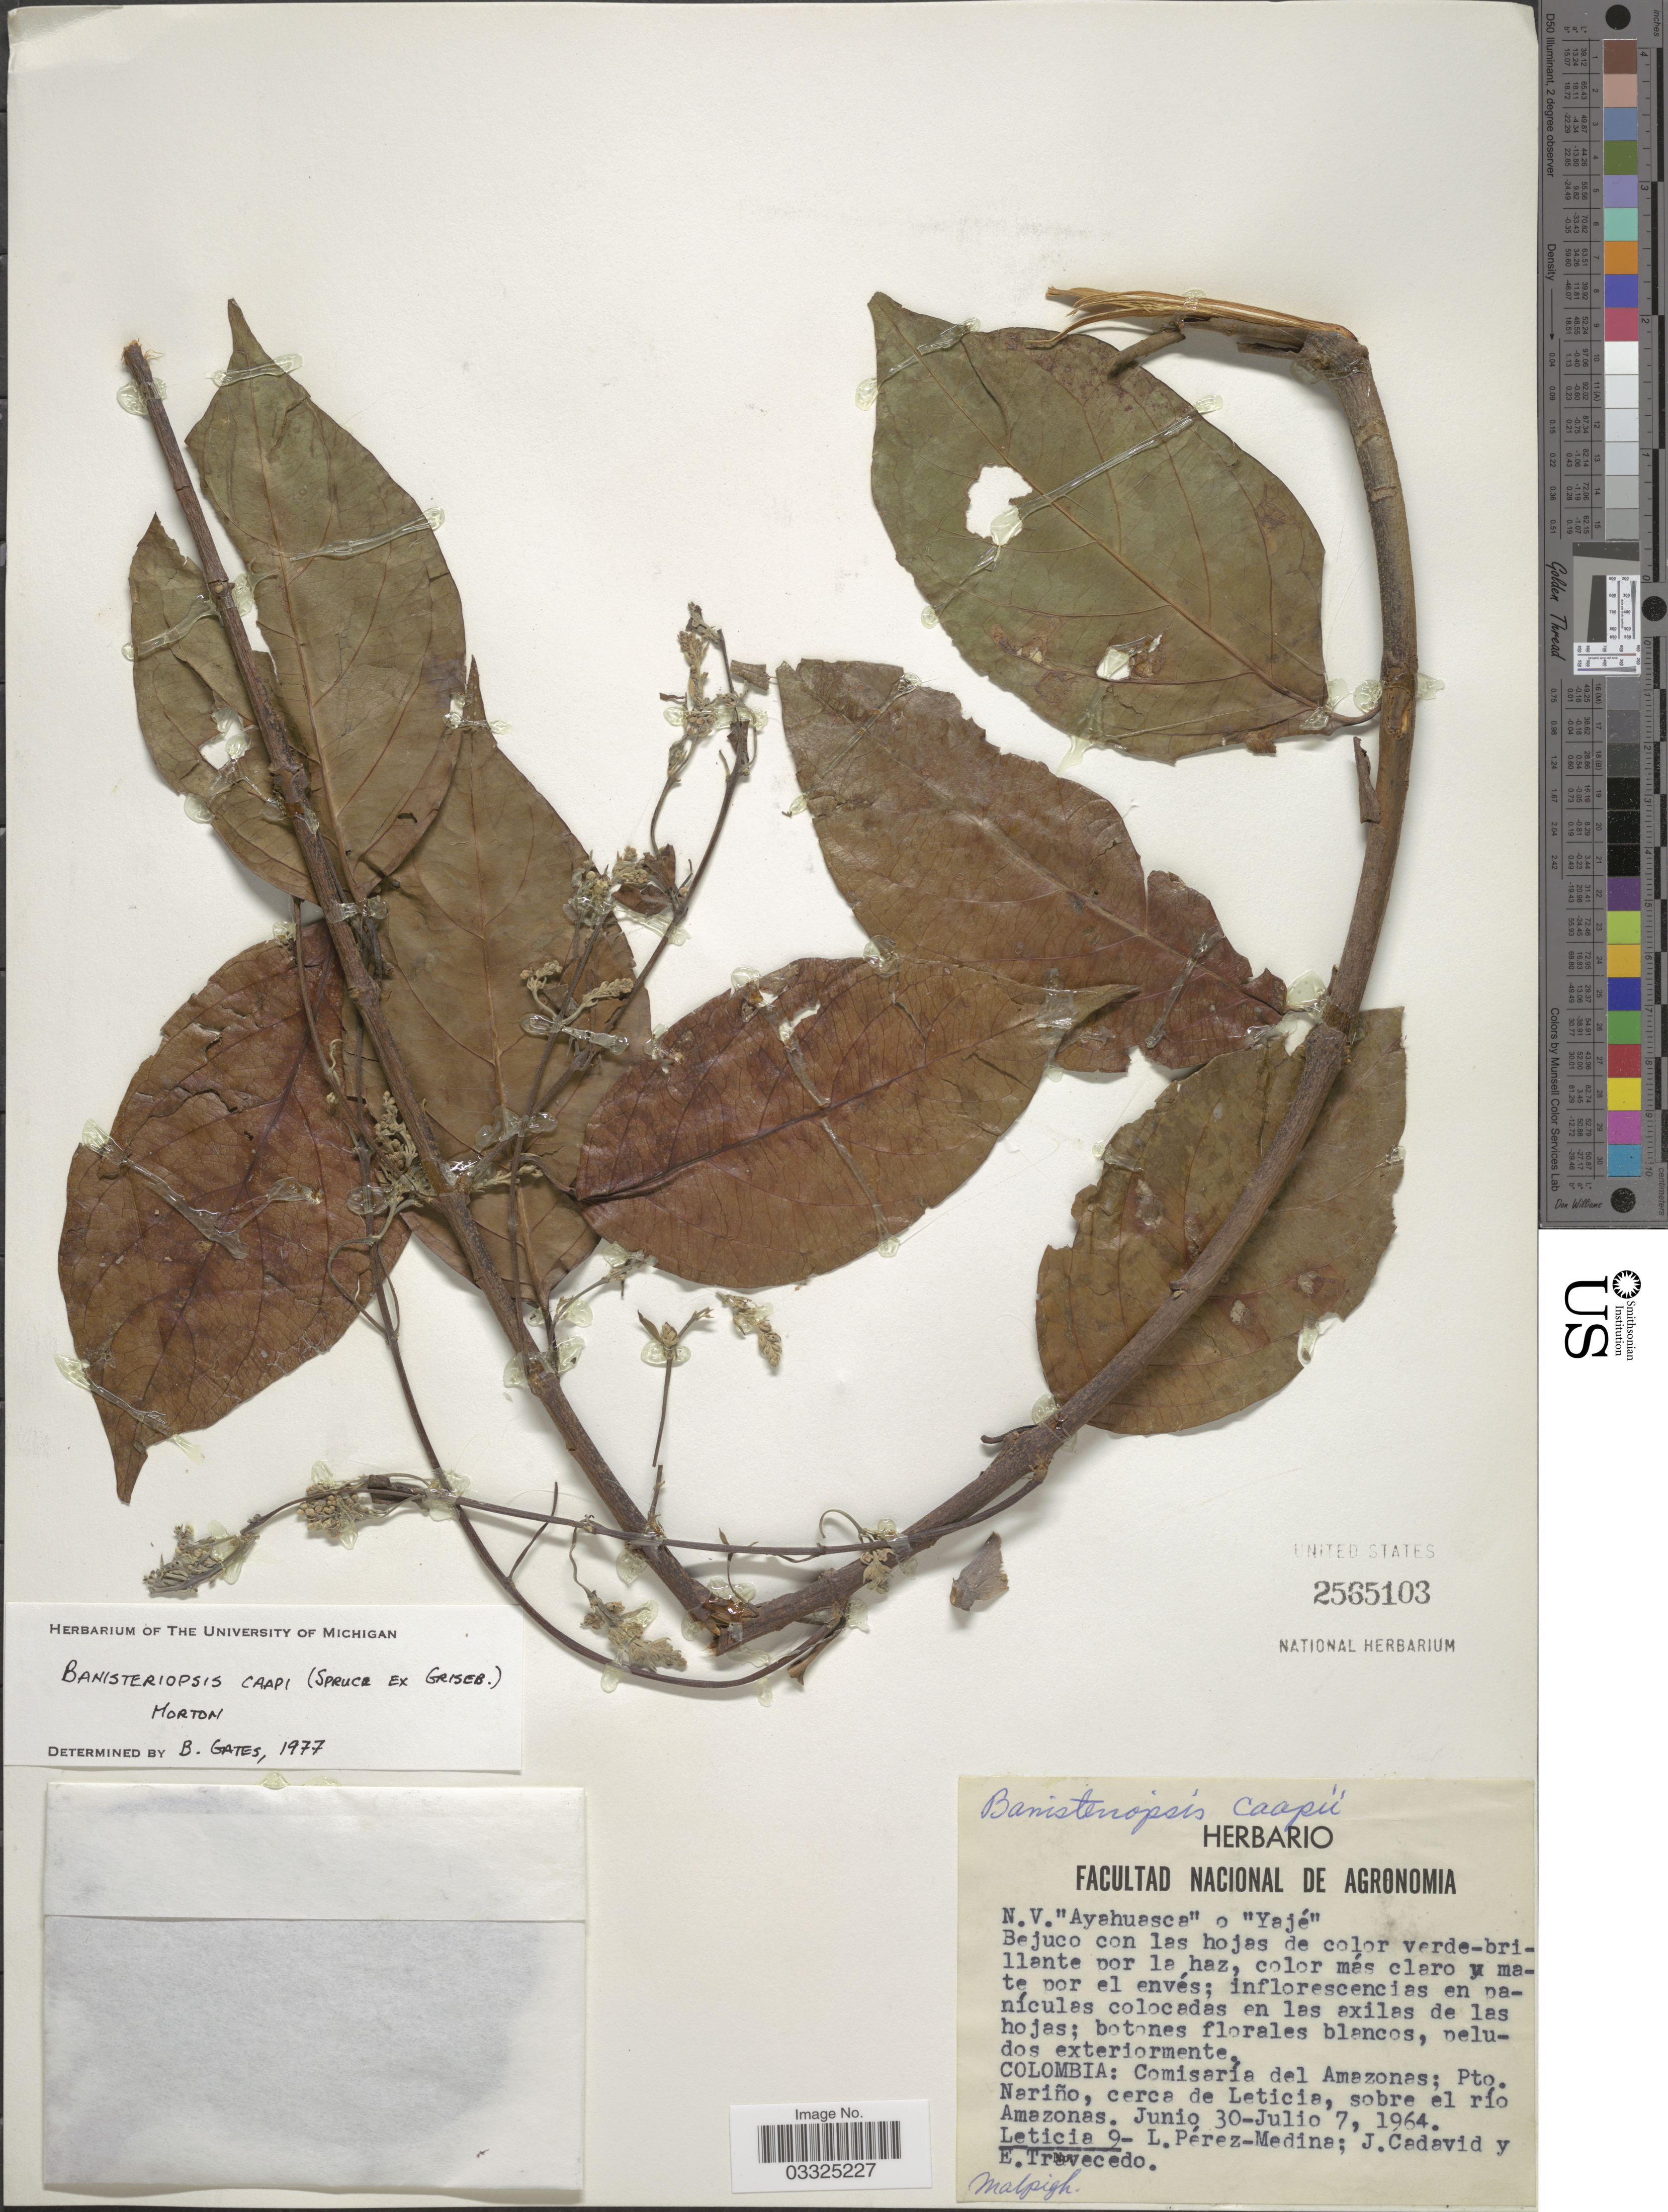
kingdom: Plantae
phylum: Tracheophyta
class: Magnoliopsida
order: Malpighiales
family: Malpighiaceae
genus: Banisteriopsis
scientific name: Banisteriopsis caapi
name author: (Spruce ex Griseb.) C.V. Morton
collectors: Leticia, L. Pérez-Medina, J. Cadavid & E. Travecedo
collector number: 9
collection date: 1964-06-30/1964-07-07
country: Colombia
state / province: Amazônas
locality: Comisaria del Amazonas; Pto. Nariño, cerca de Leticia, sobre el río Amazonas.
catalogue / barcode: US 2565103